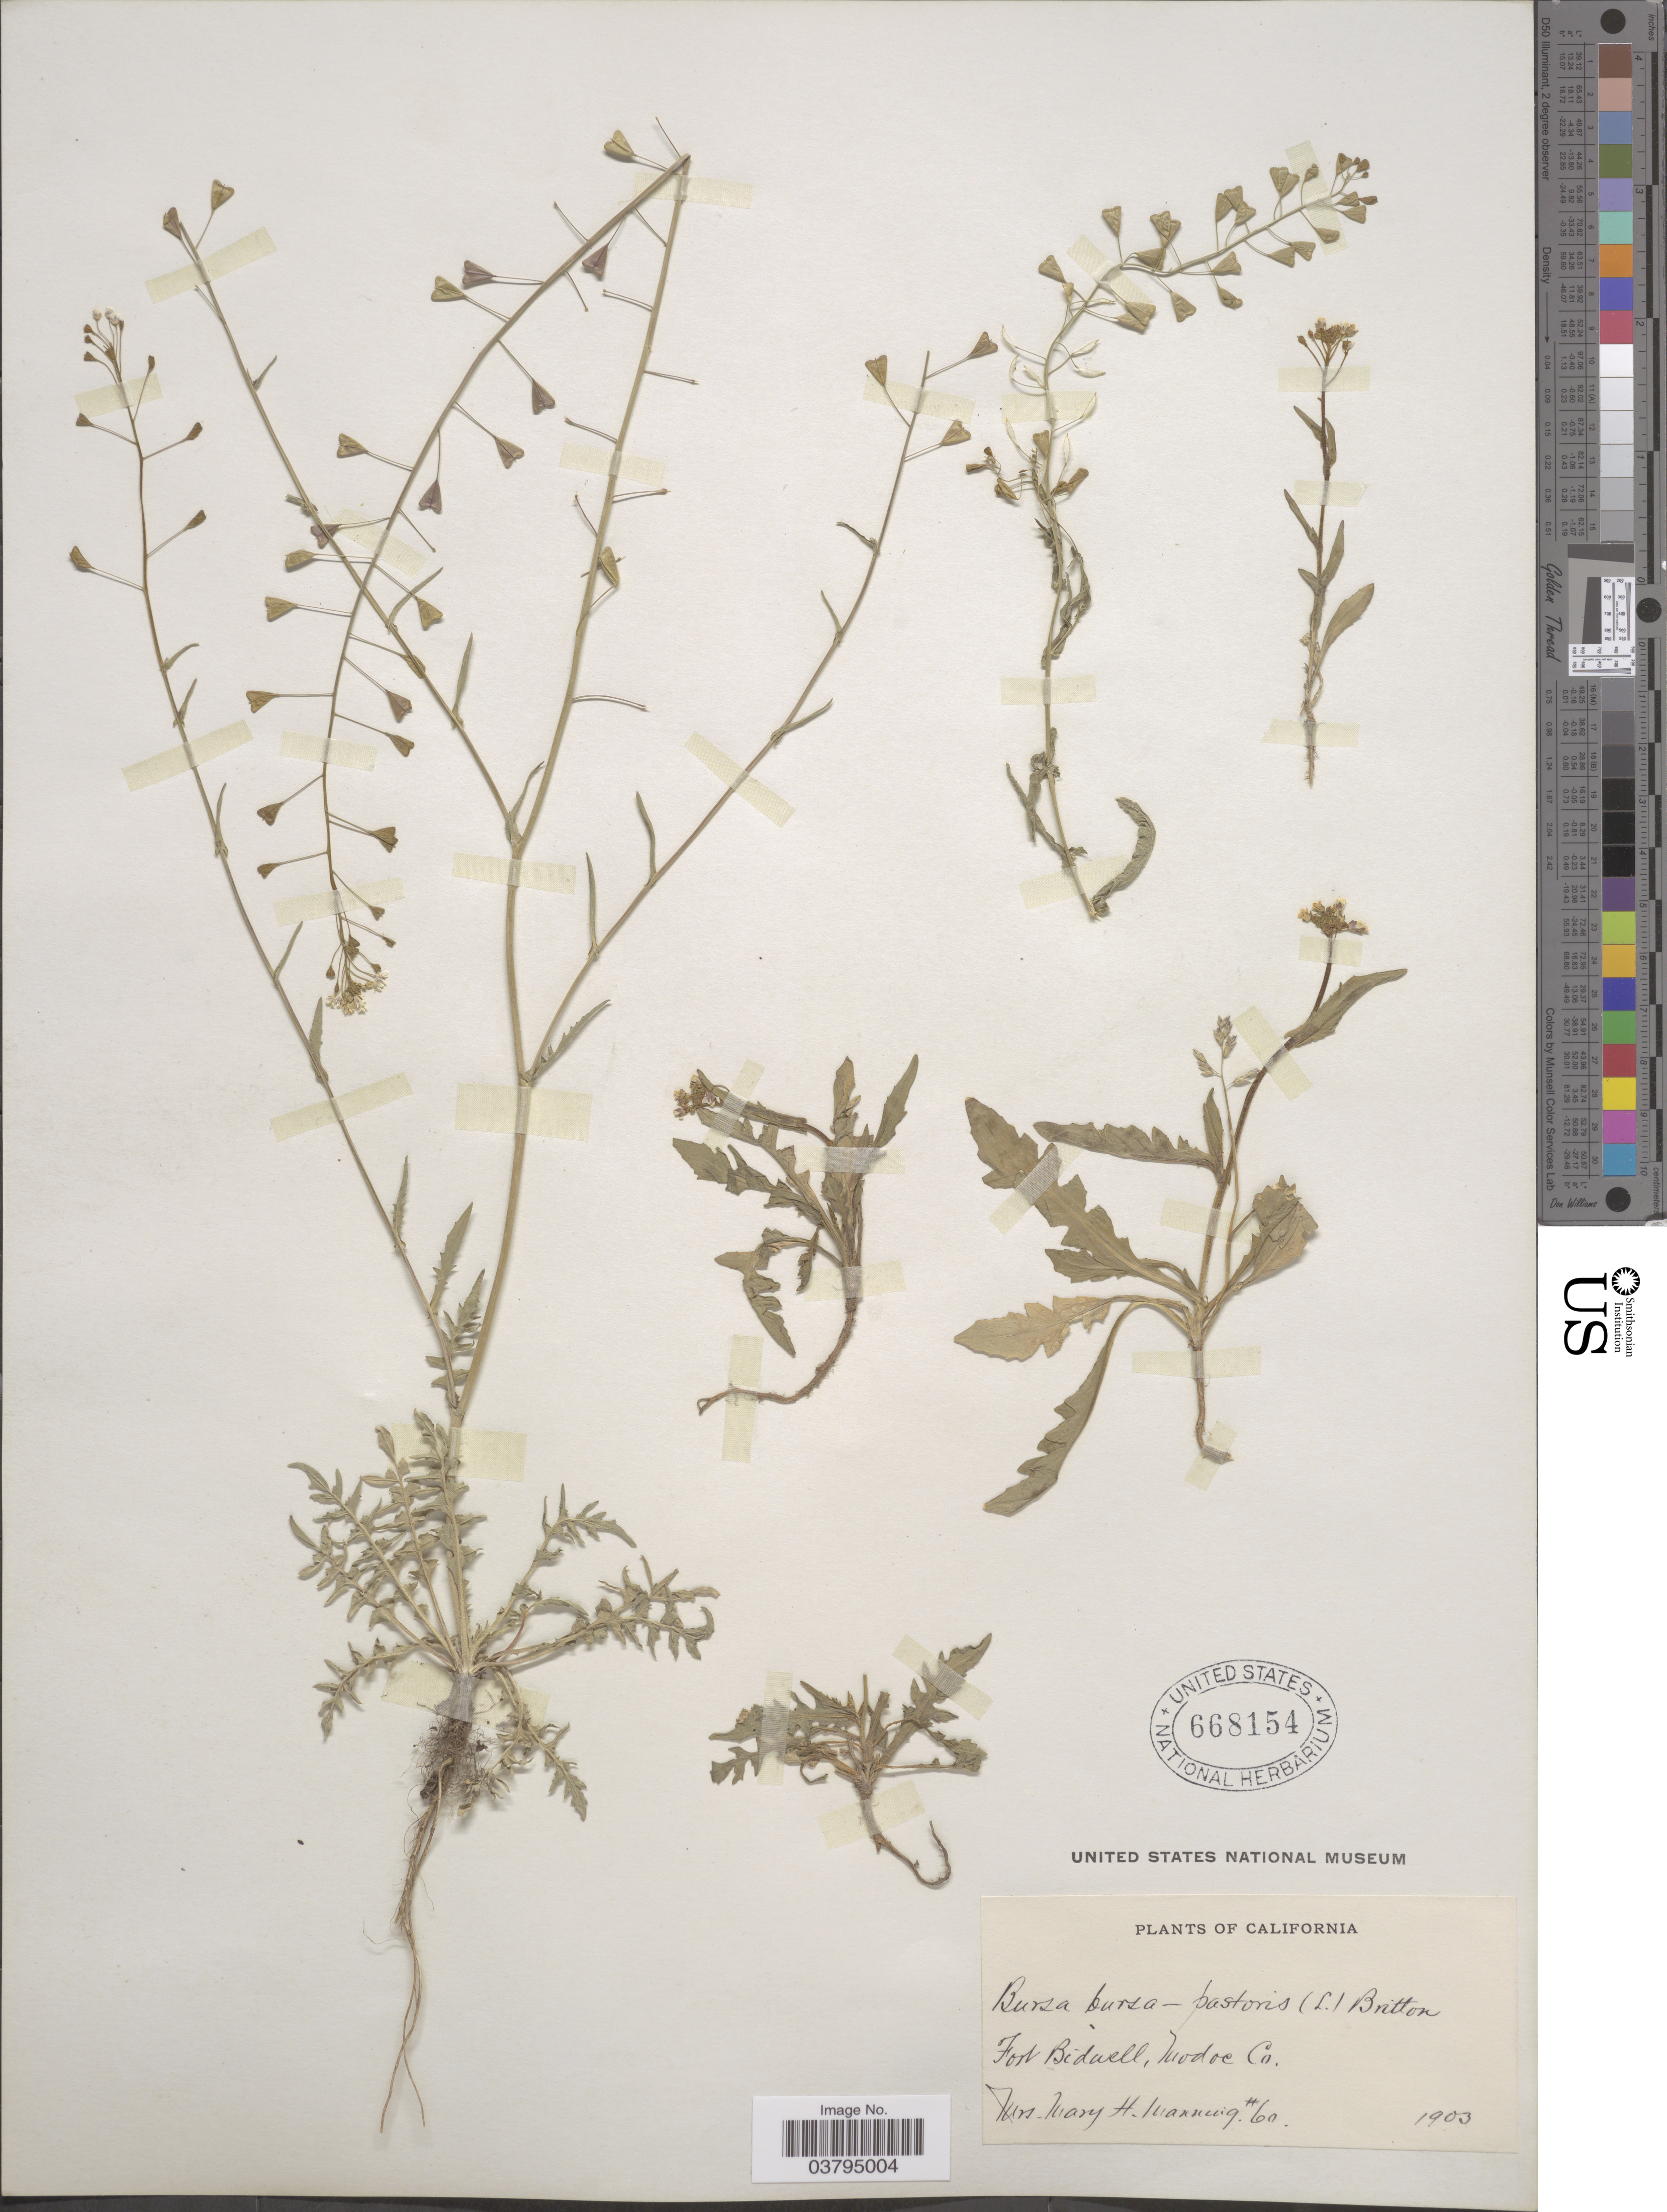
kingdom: Plantae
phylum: Tracheophyta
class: Magnoliopsida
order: Brassicales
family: Brassicaceae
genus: Capsella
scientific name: Capsella bursa-pastoris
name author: (L.) Medik.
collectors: M. Manning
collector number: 60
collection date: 1903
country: United States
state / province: California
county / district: Modoc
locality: Fort Bidwell, Modoc Co.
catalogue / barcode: US 668154